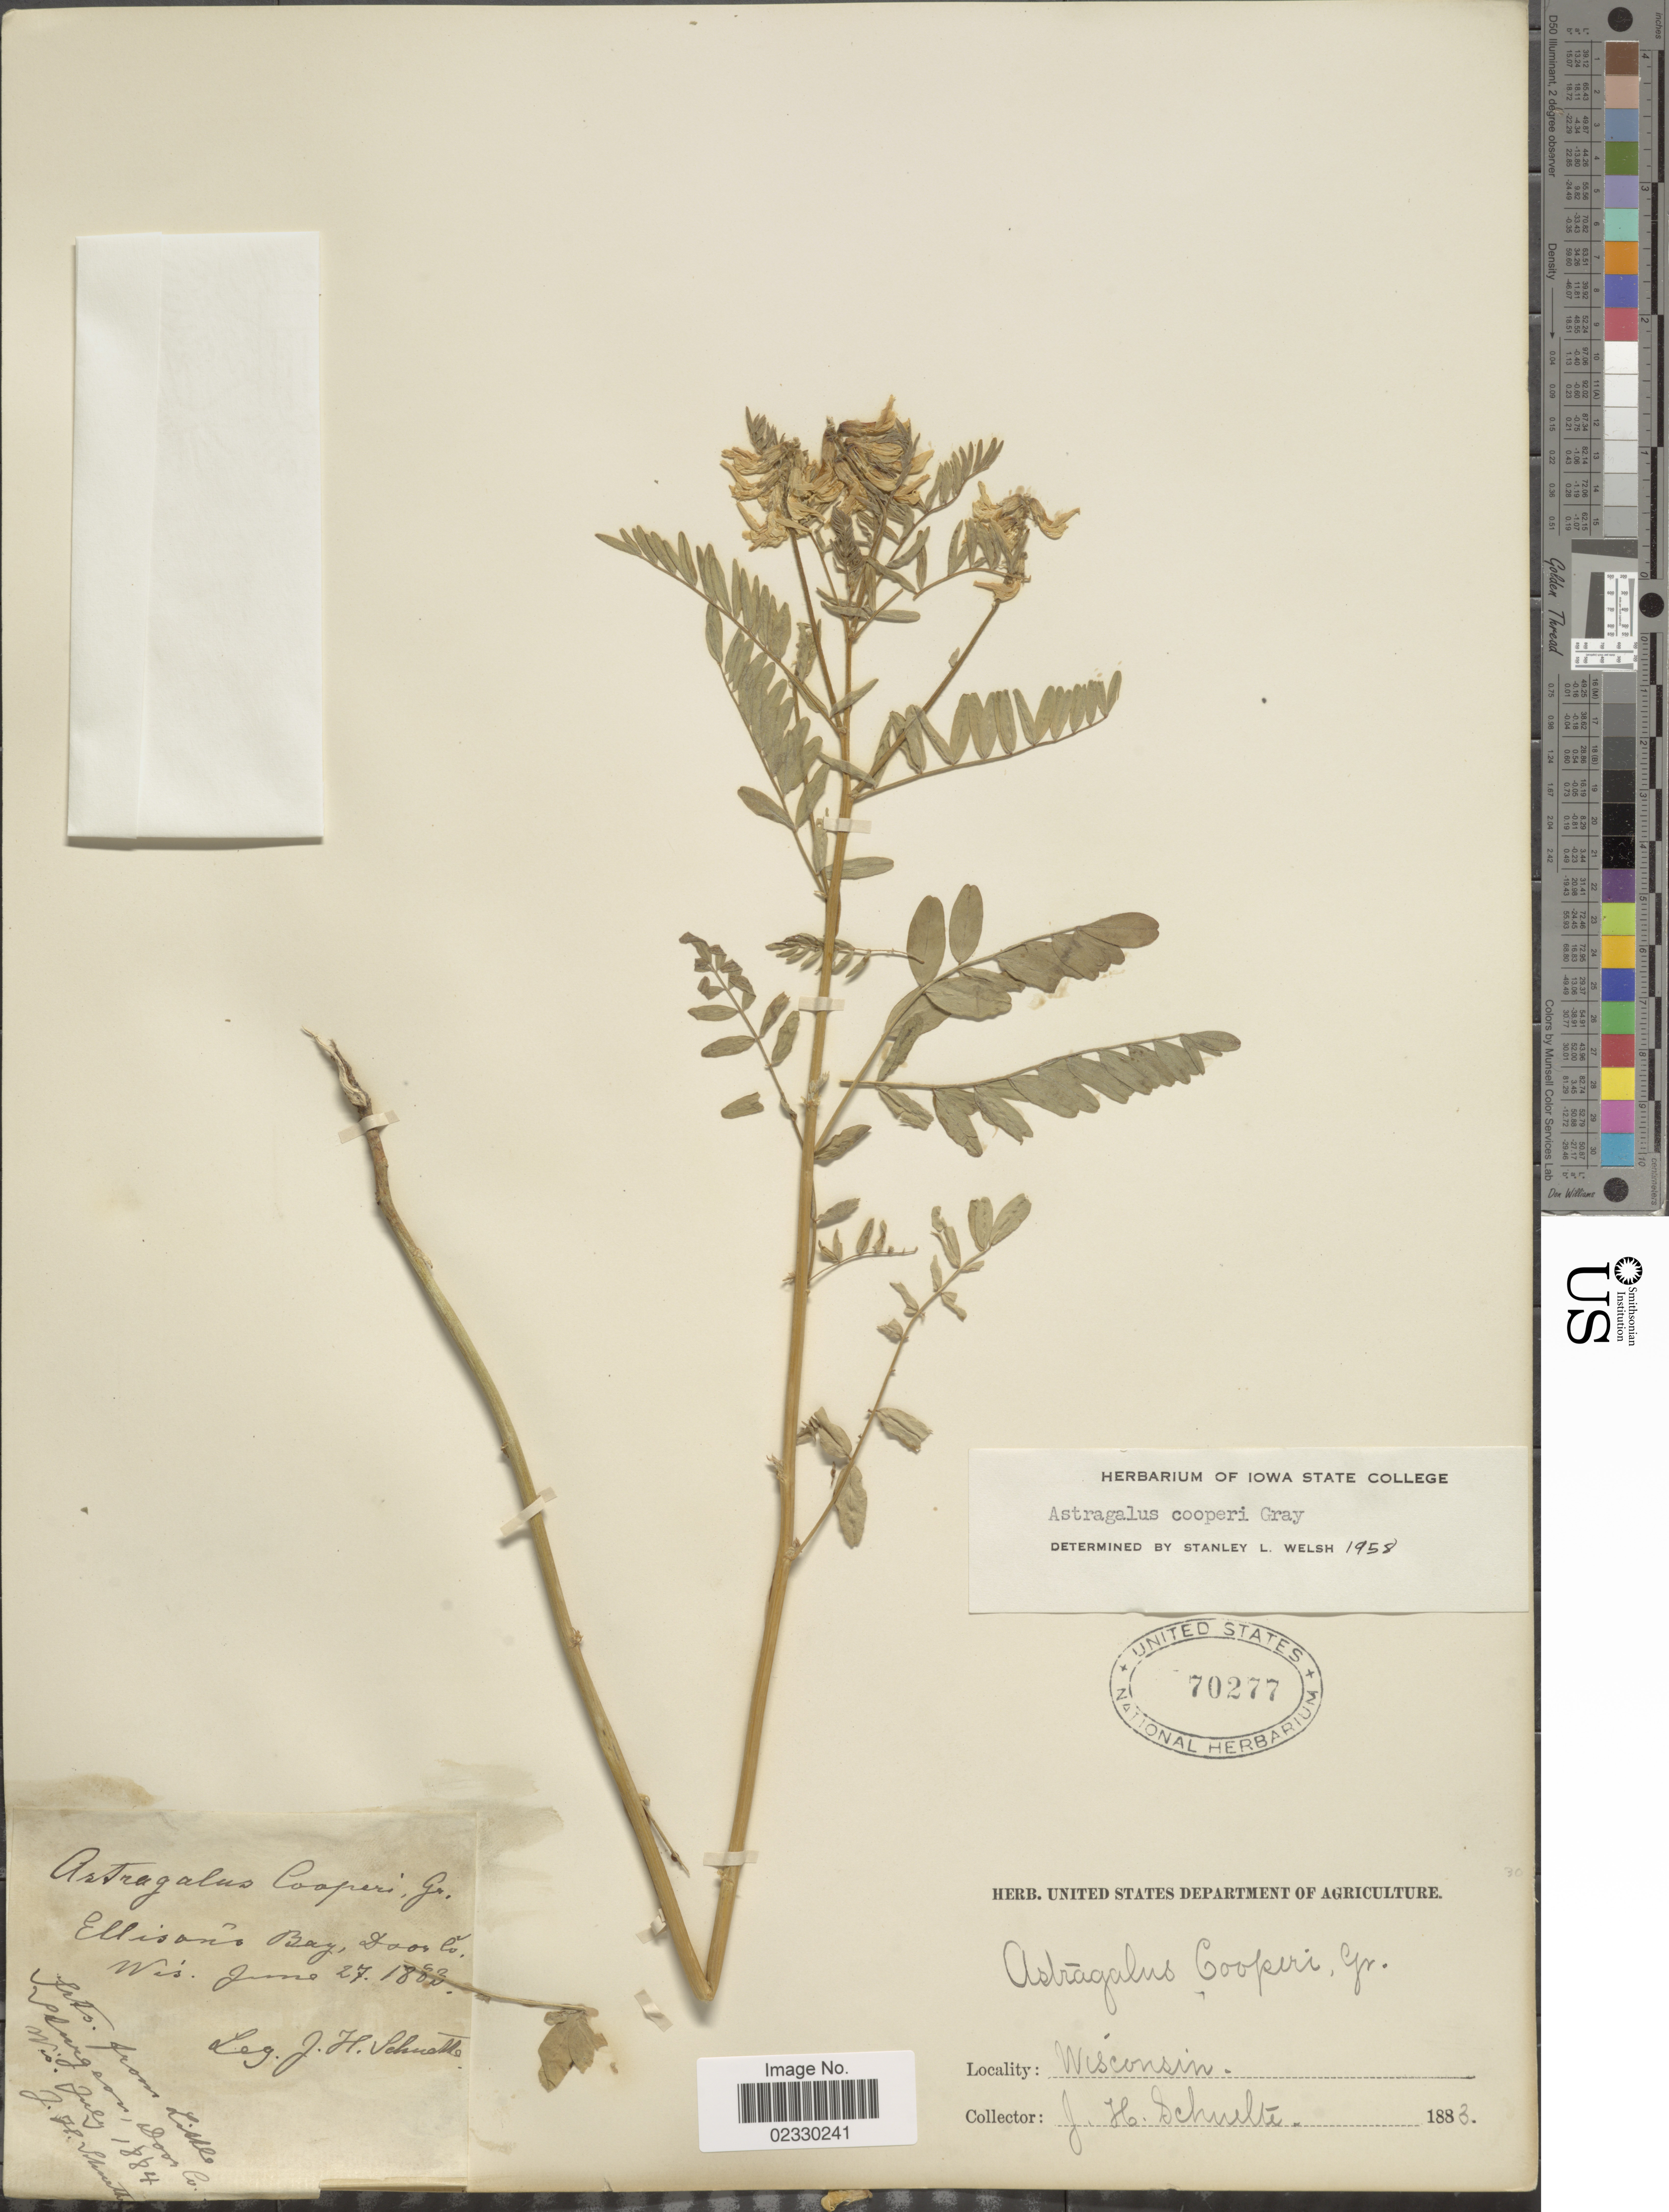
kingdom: Plantae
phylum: Tracheophyta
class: Magnoliopsida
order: Fabales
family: Fabaceae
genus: Astragalus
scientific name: Astragalus cooperi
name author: A. Gray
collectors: J. H. Schuette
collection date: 1883-06-27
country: United States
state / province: Wisconsin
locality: Ellison's Bay, Door Co.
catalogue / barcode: US 70277